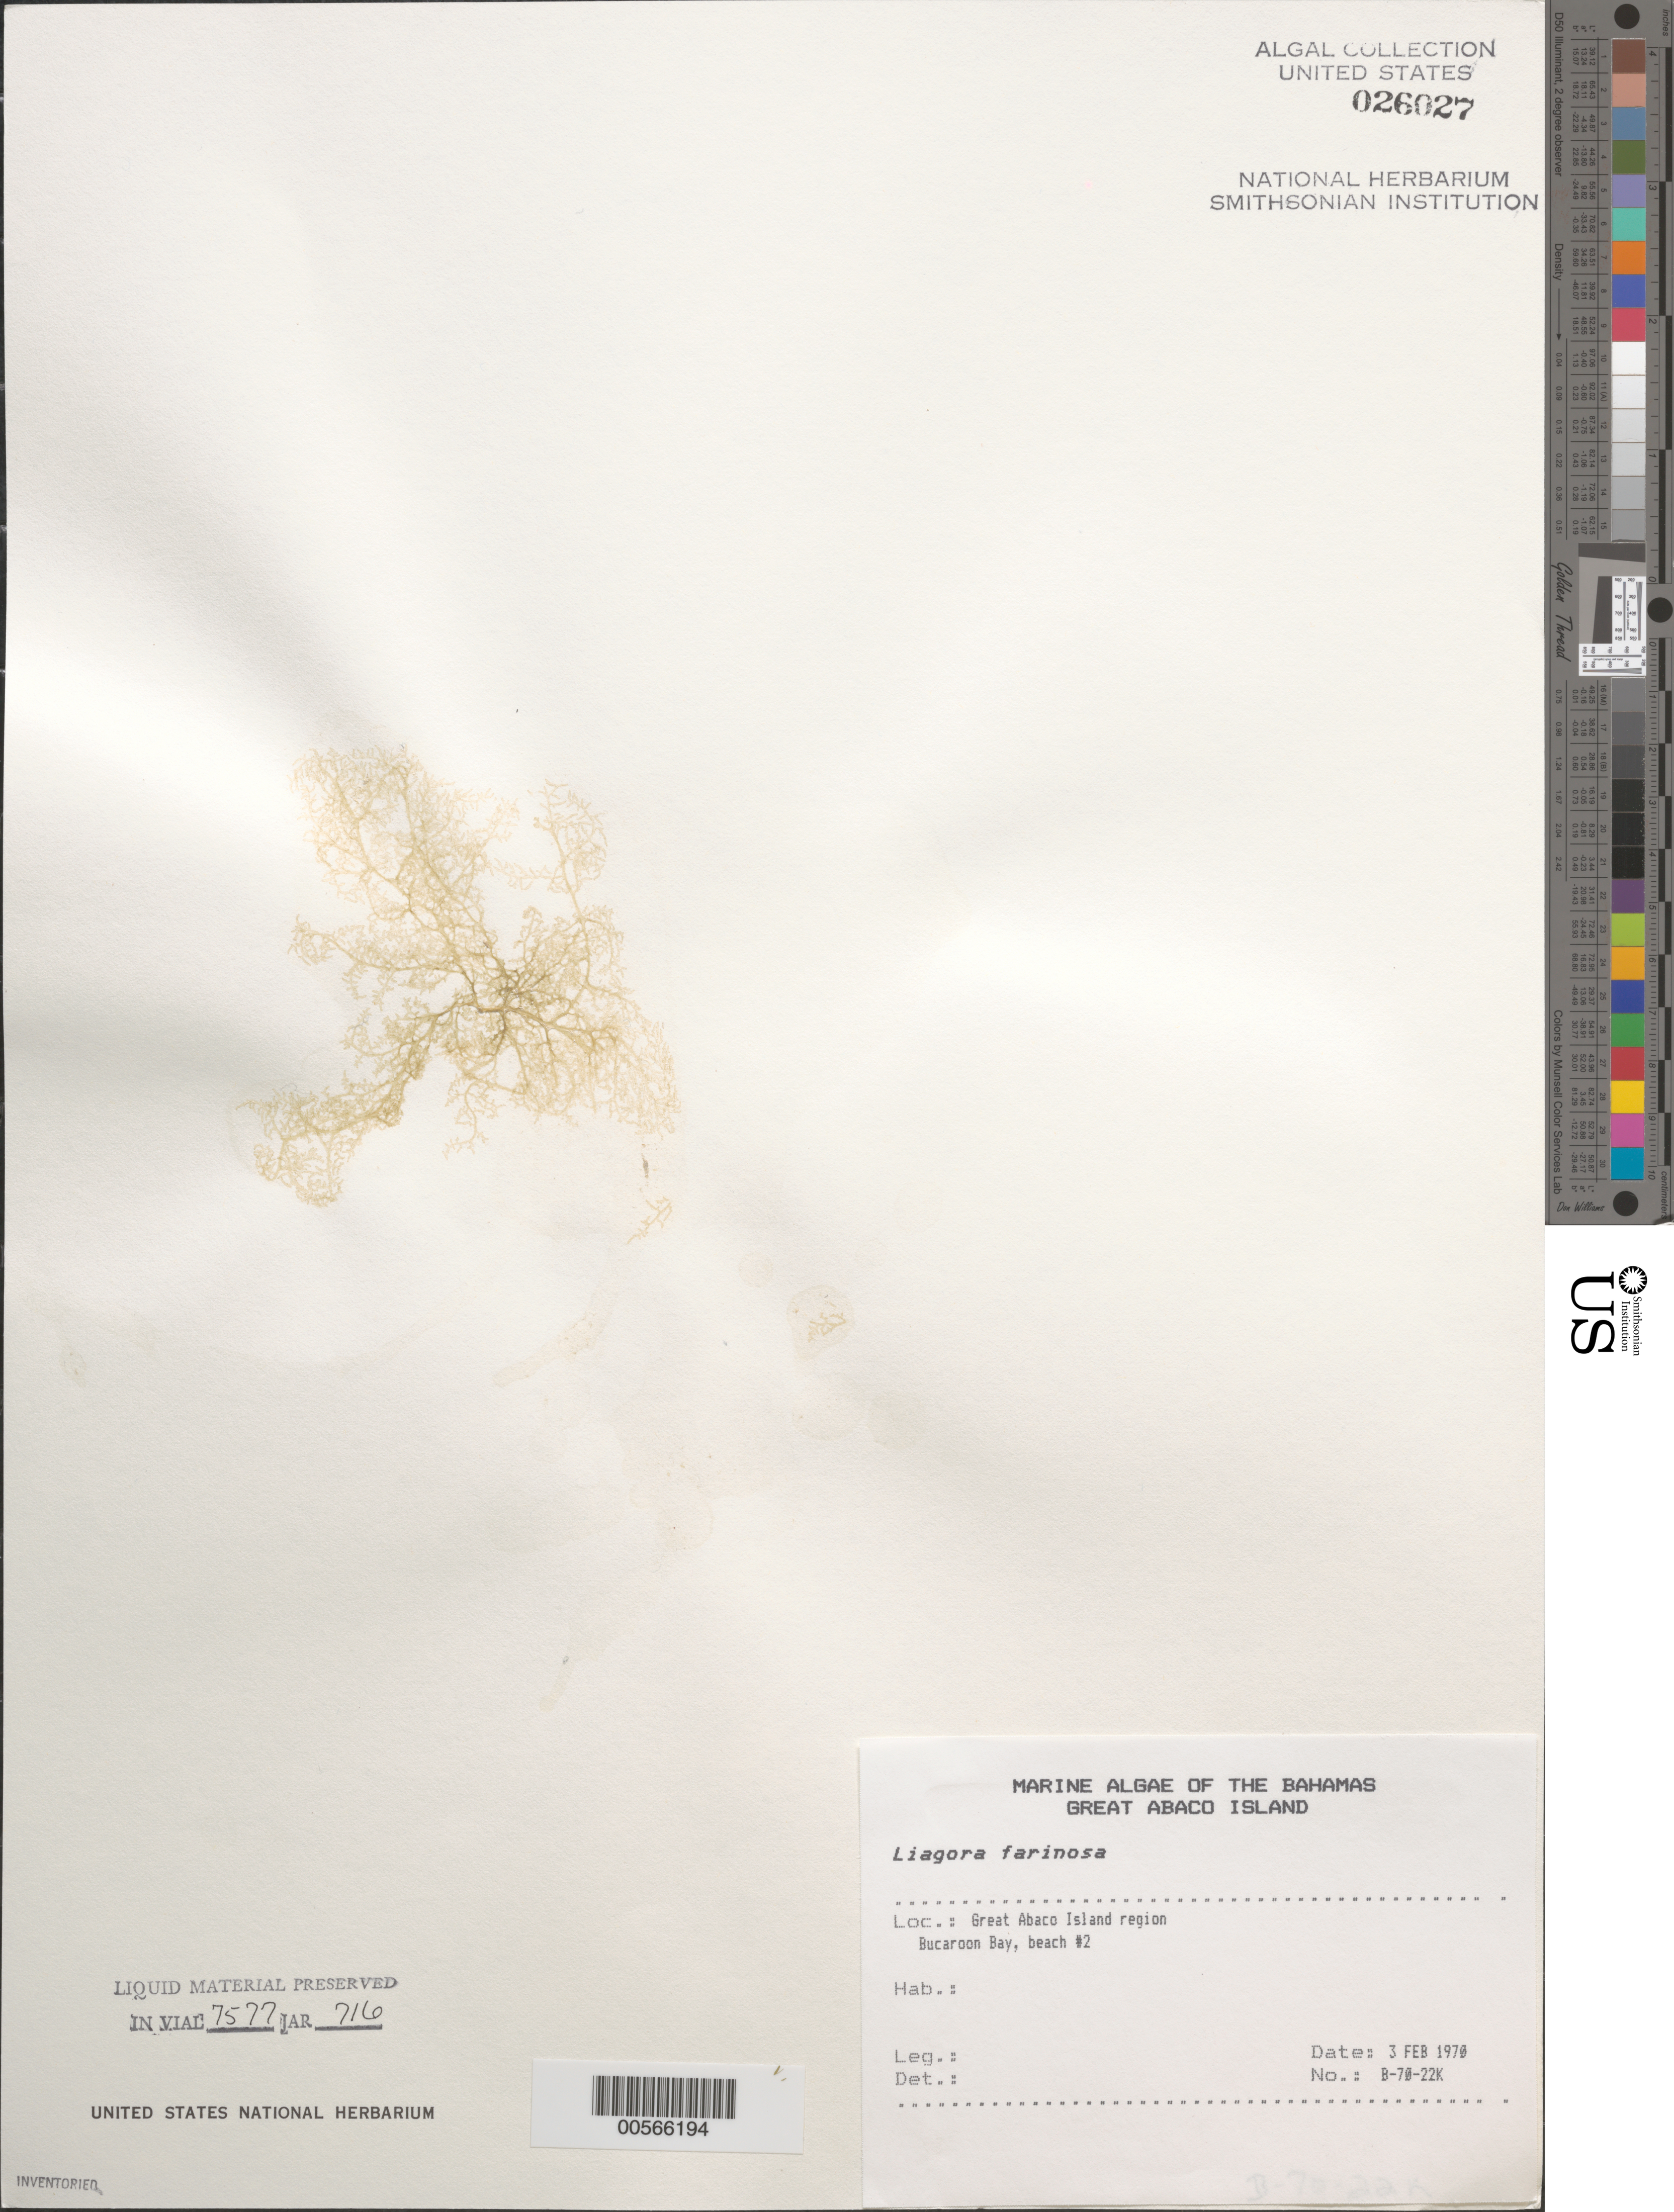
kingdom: Plantae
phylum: Rhodophyta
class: Florideophyceae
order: Nemaliales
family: Liagoraceae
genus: Liagora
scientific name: Liagora farinosa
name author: J.V.Lamouroux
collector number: B-70-22k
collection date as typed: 03 Feb 1970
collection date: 1970-02-03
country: Bahamas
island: Great Abaco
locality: Buckaroon Bay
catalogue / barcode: US 26027